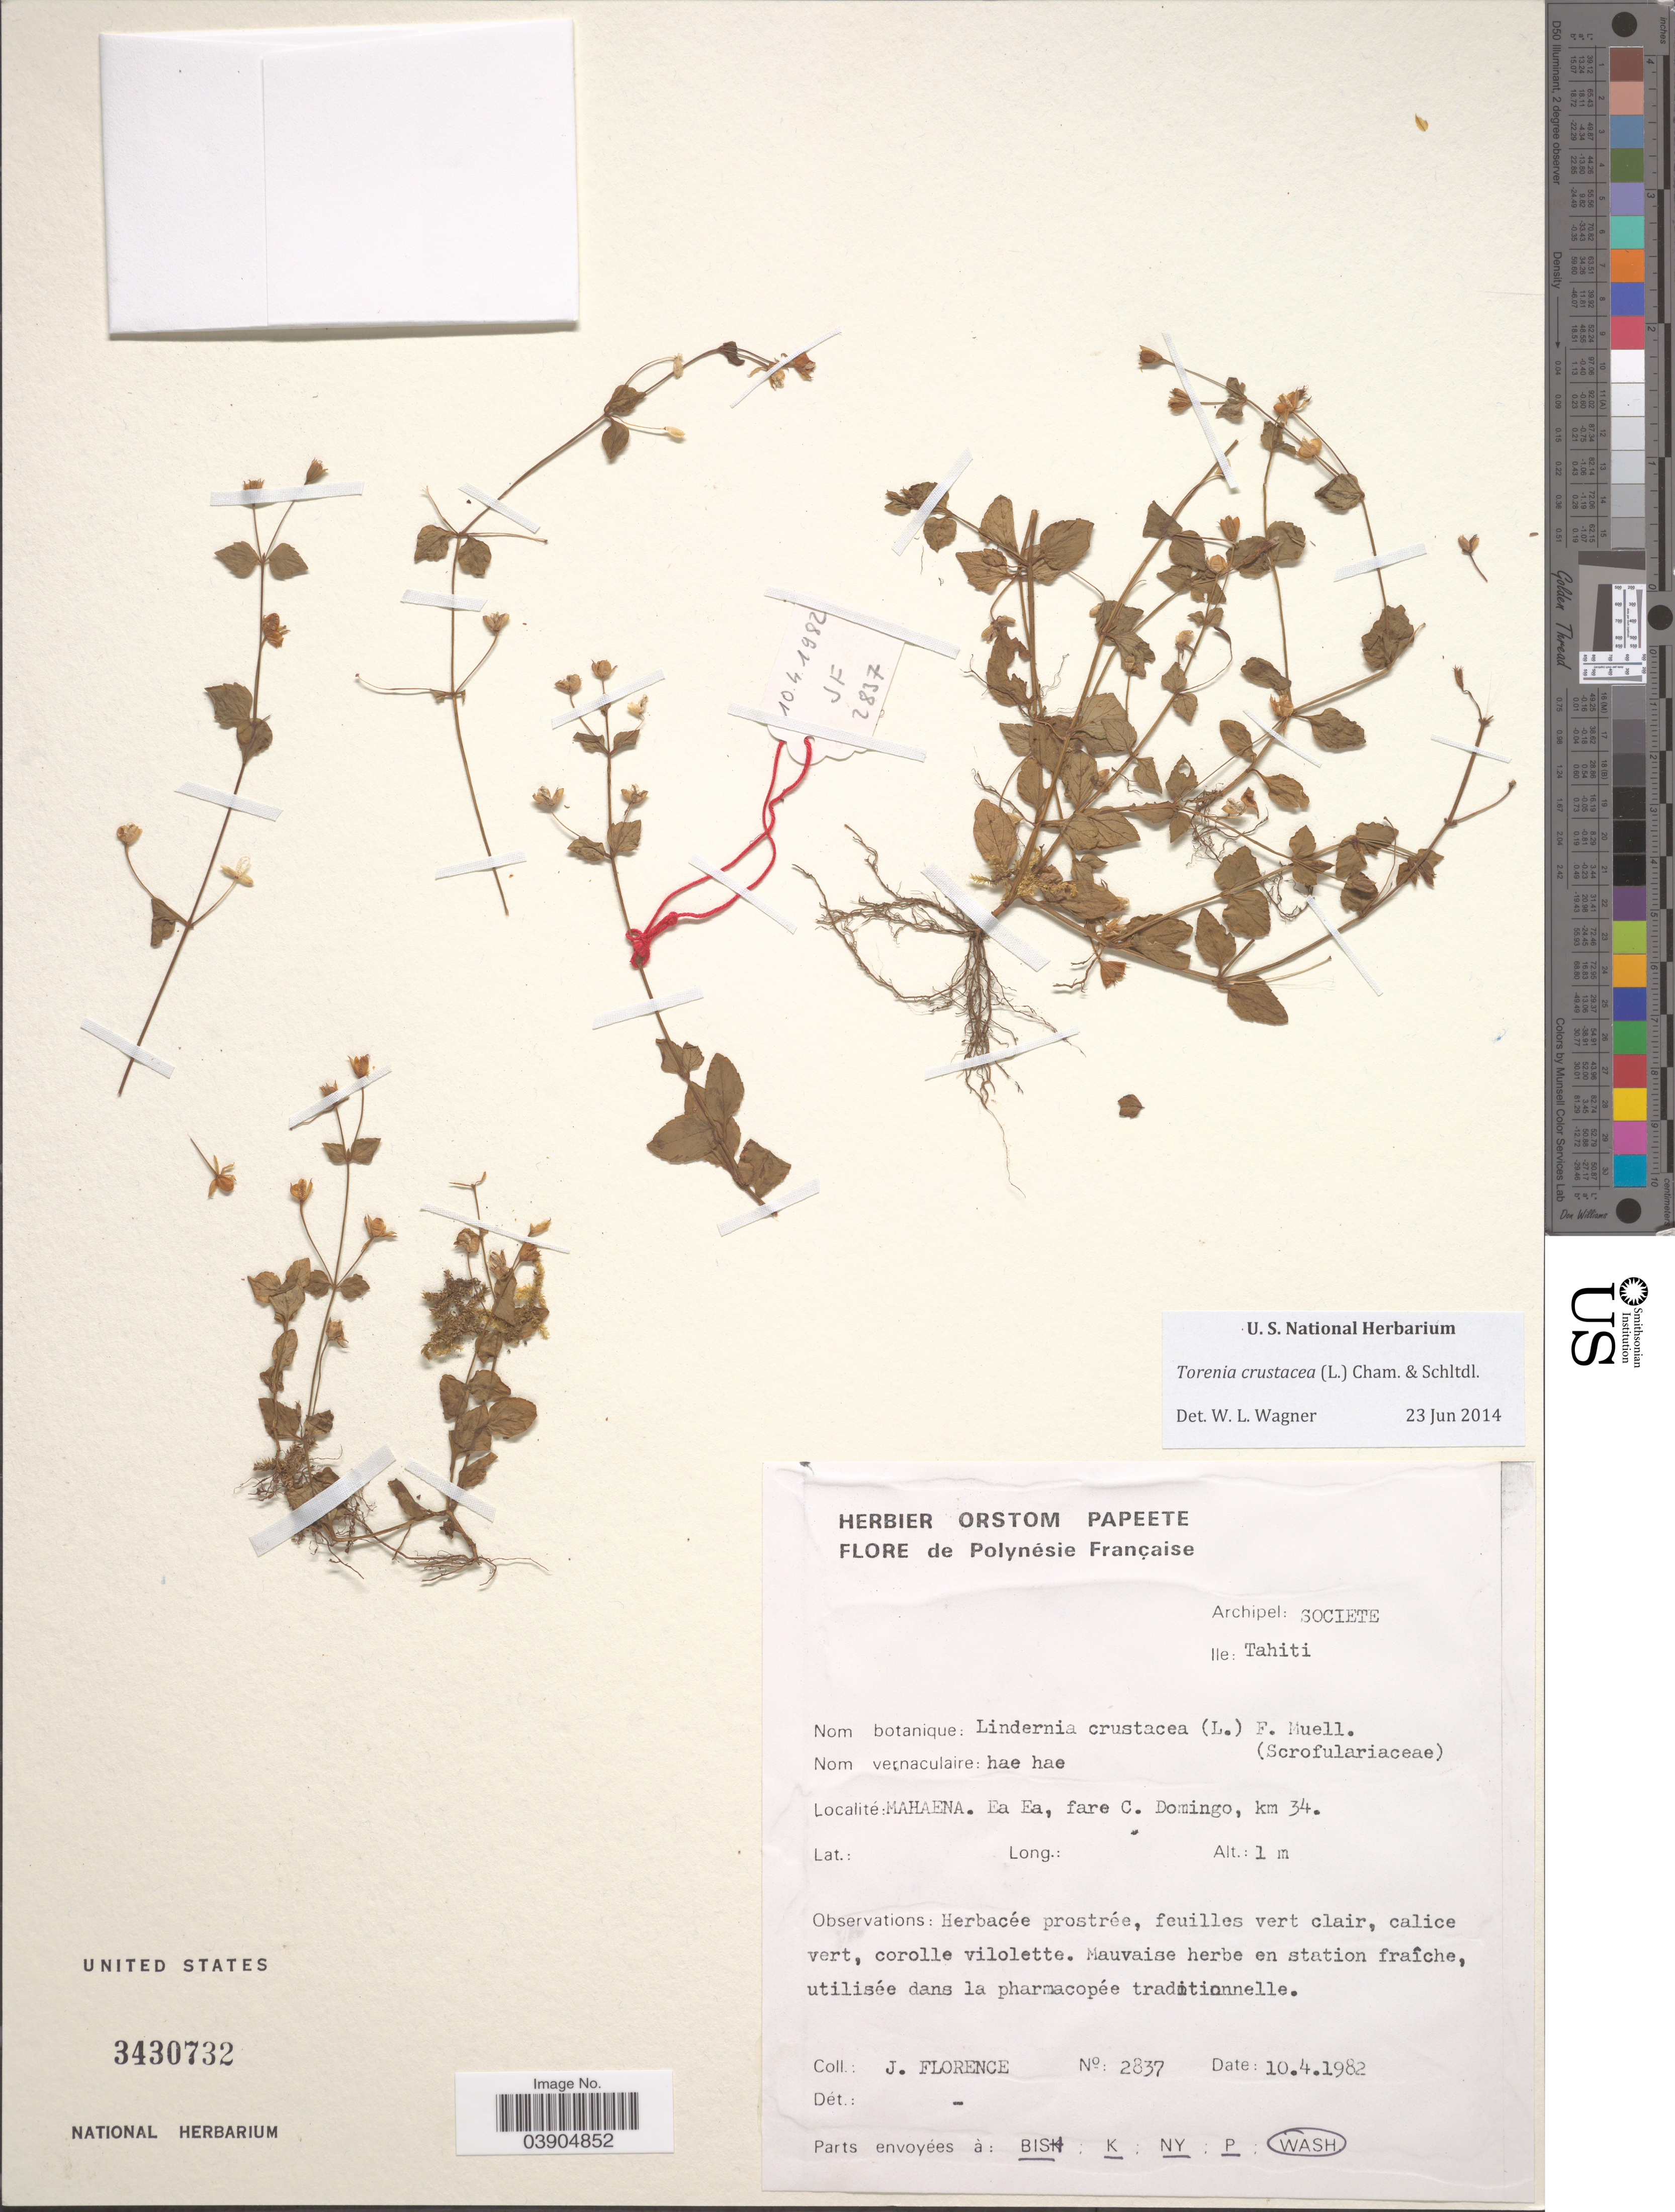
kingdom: Plantae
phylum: Tracheophyta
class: Magnoliopsida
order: Lamiales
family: Linderniaceae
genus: Lindernia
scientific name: Lindernia crustacea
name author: (L.) F. Muell.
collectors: J. Florence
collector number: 2837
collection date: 1982-04-10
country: French Polynesia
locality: Polynésie Française. Archipel: Societe. Ile: Tahiti. Mahaena. Ea Ea, fare C. Domingo, km 34.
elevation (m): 1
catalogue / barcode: US 3430732